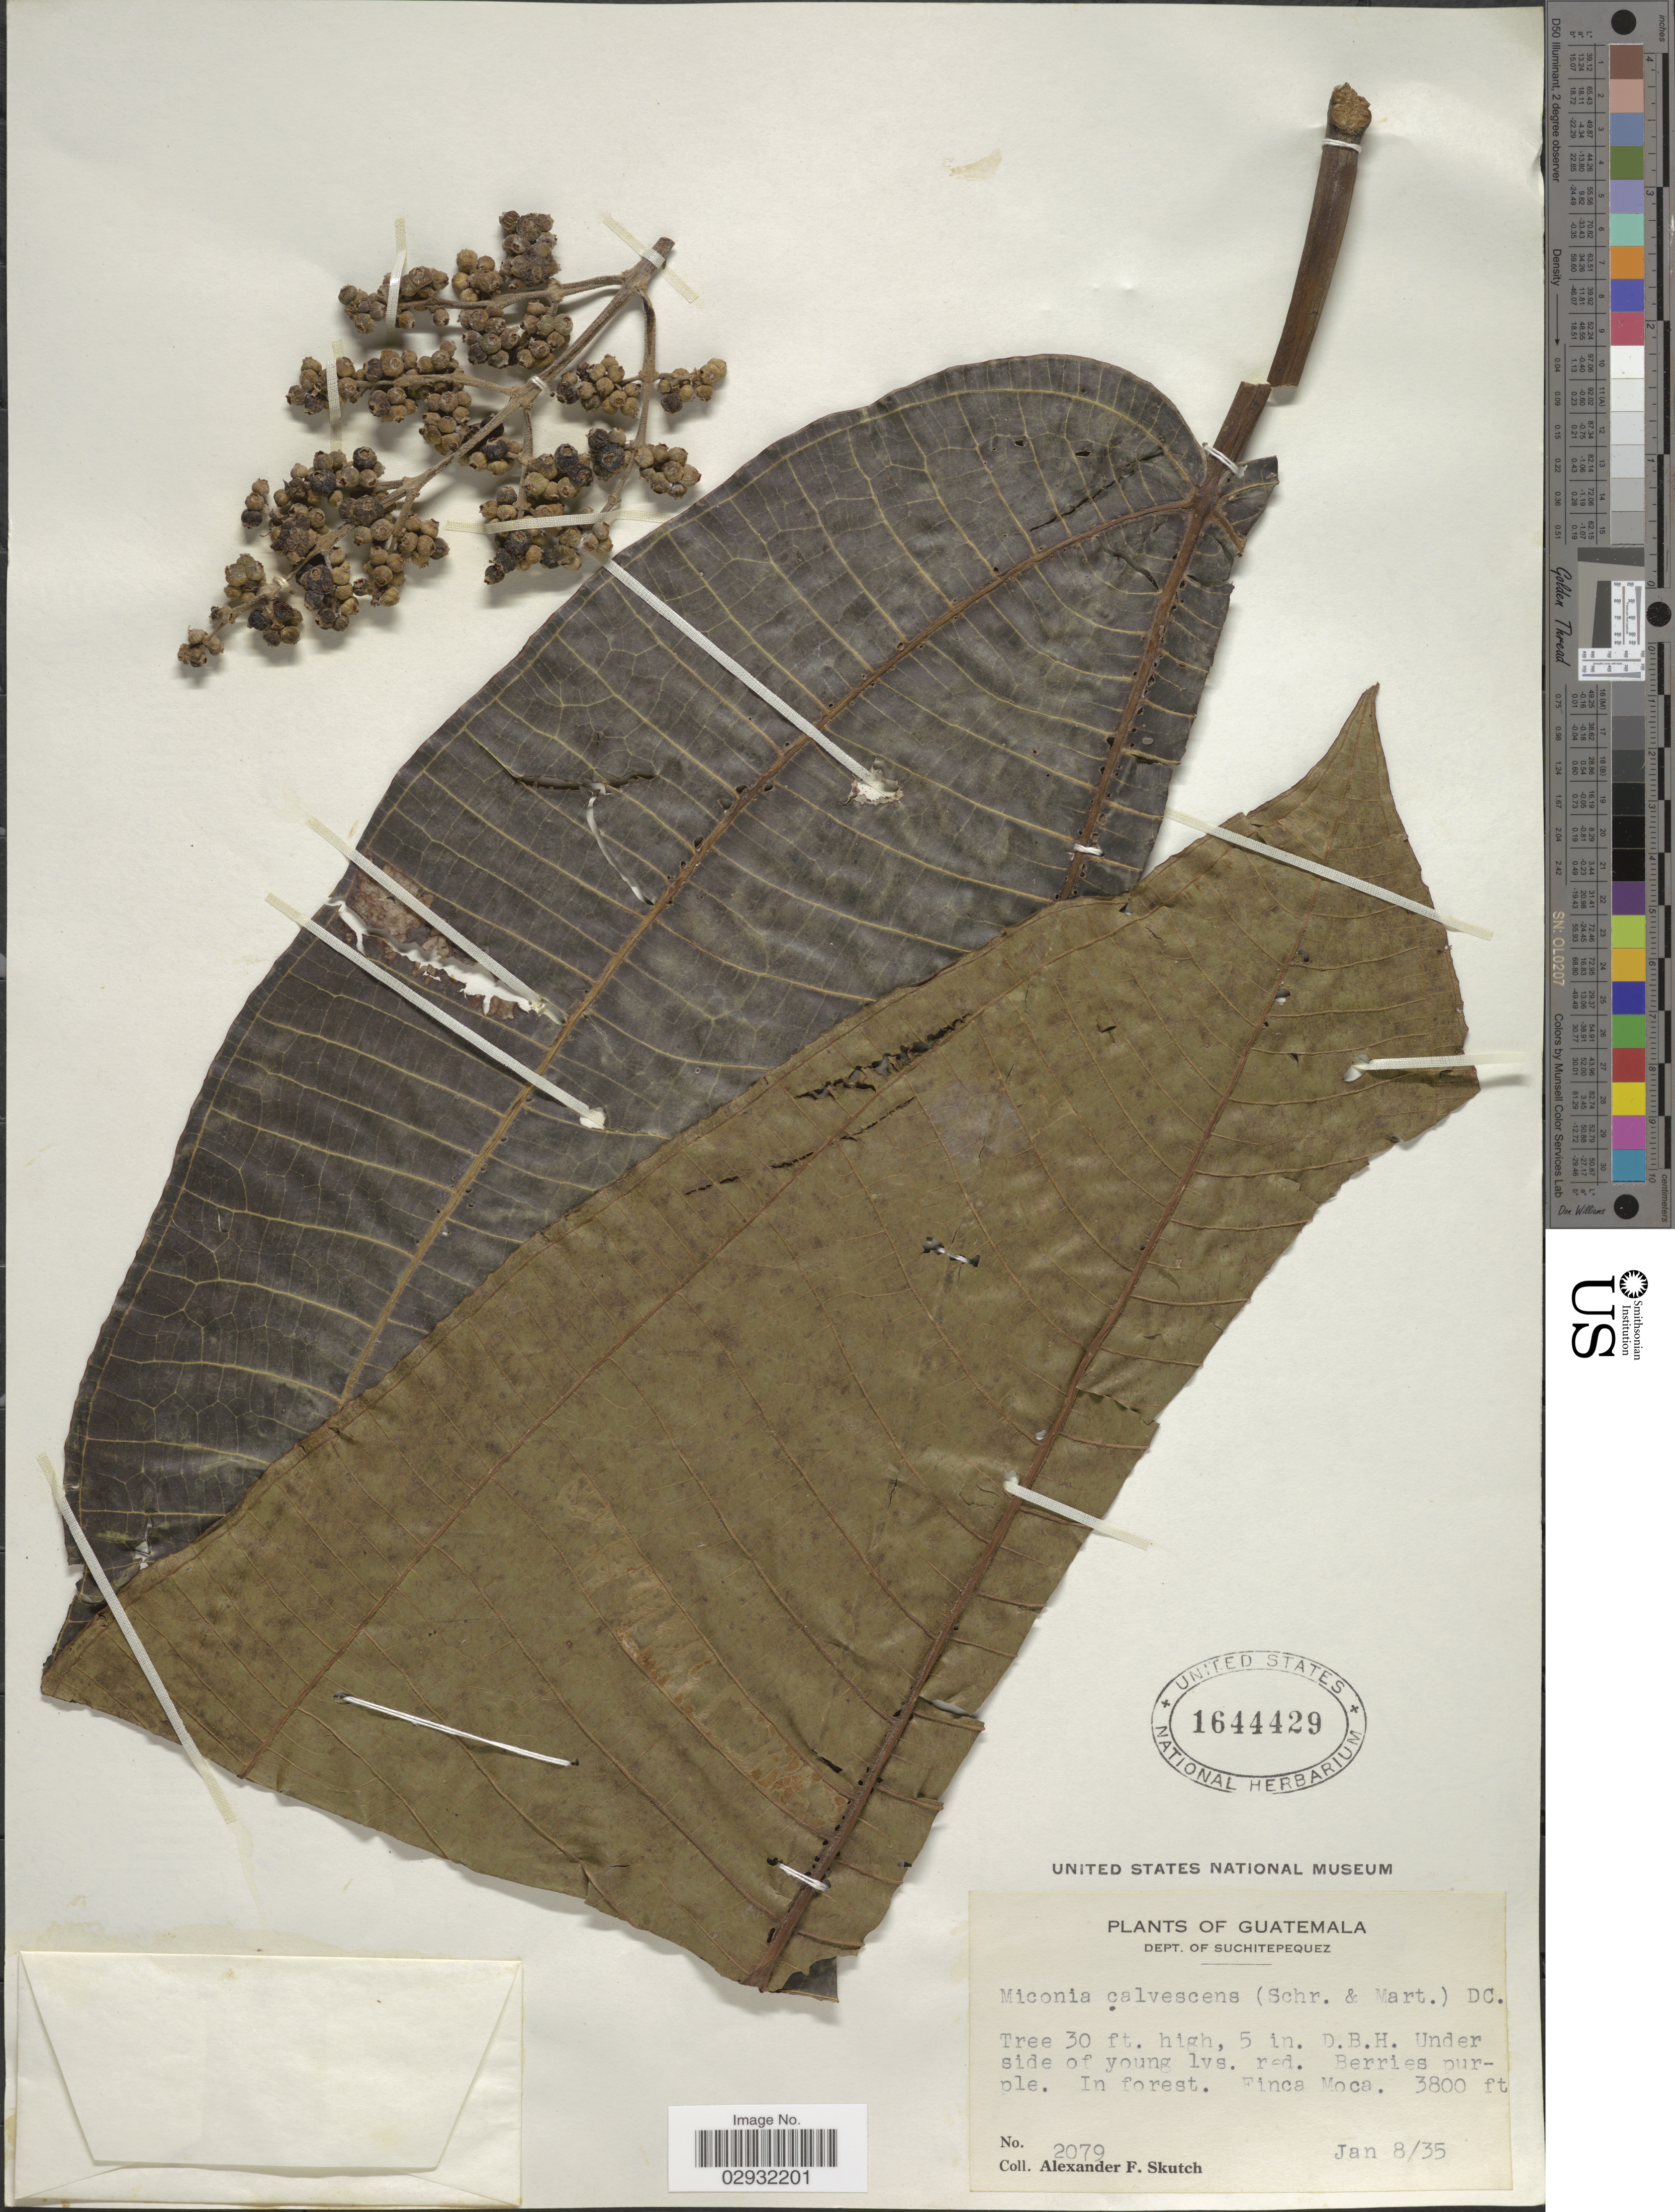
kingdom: Plantae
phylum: Tracheophyta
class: Magnoliopsida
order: Myrtales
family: Melastomataceae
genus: Miconia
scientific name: Miconia calvescens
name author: DC.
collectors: A. F. Skutch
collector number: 2079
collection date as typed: Transcribed d/m/y: 8/1/35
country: Guatemala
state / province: Suchitepéquez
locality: Dept. of Suchitepequez, Finca Moca.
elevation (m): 1158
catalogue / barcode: US 1644429